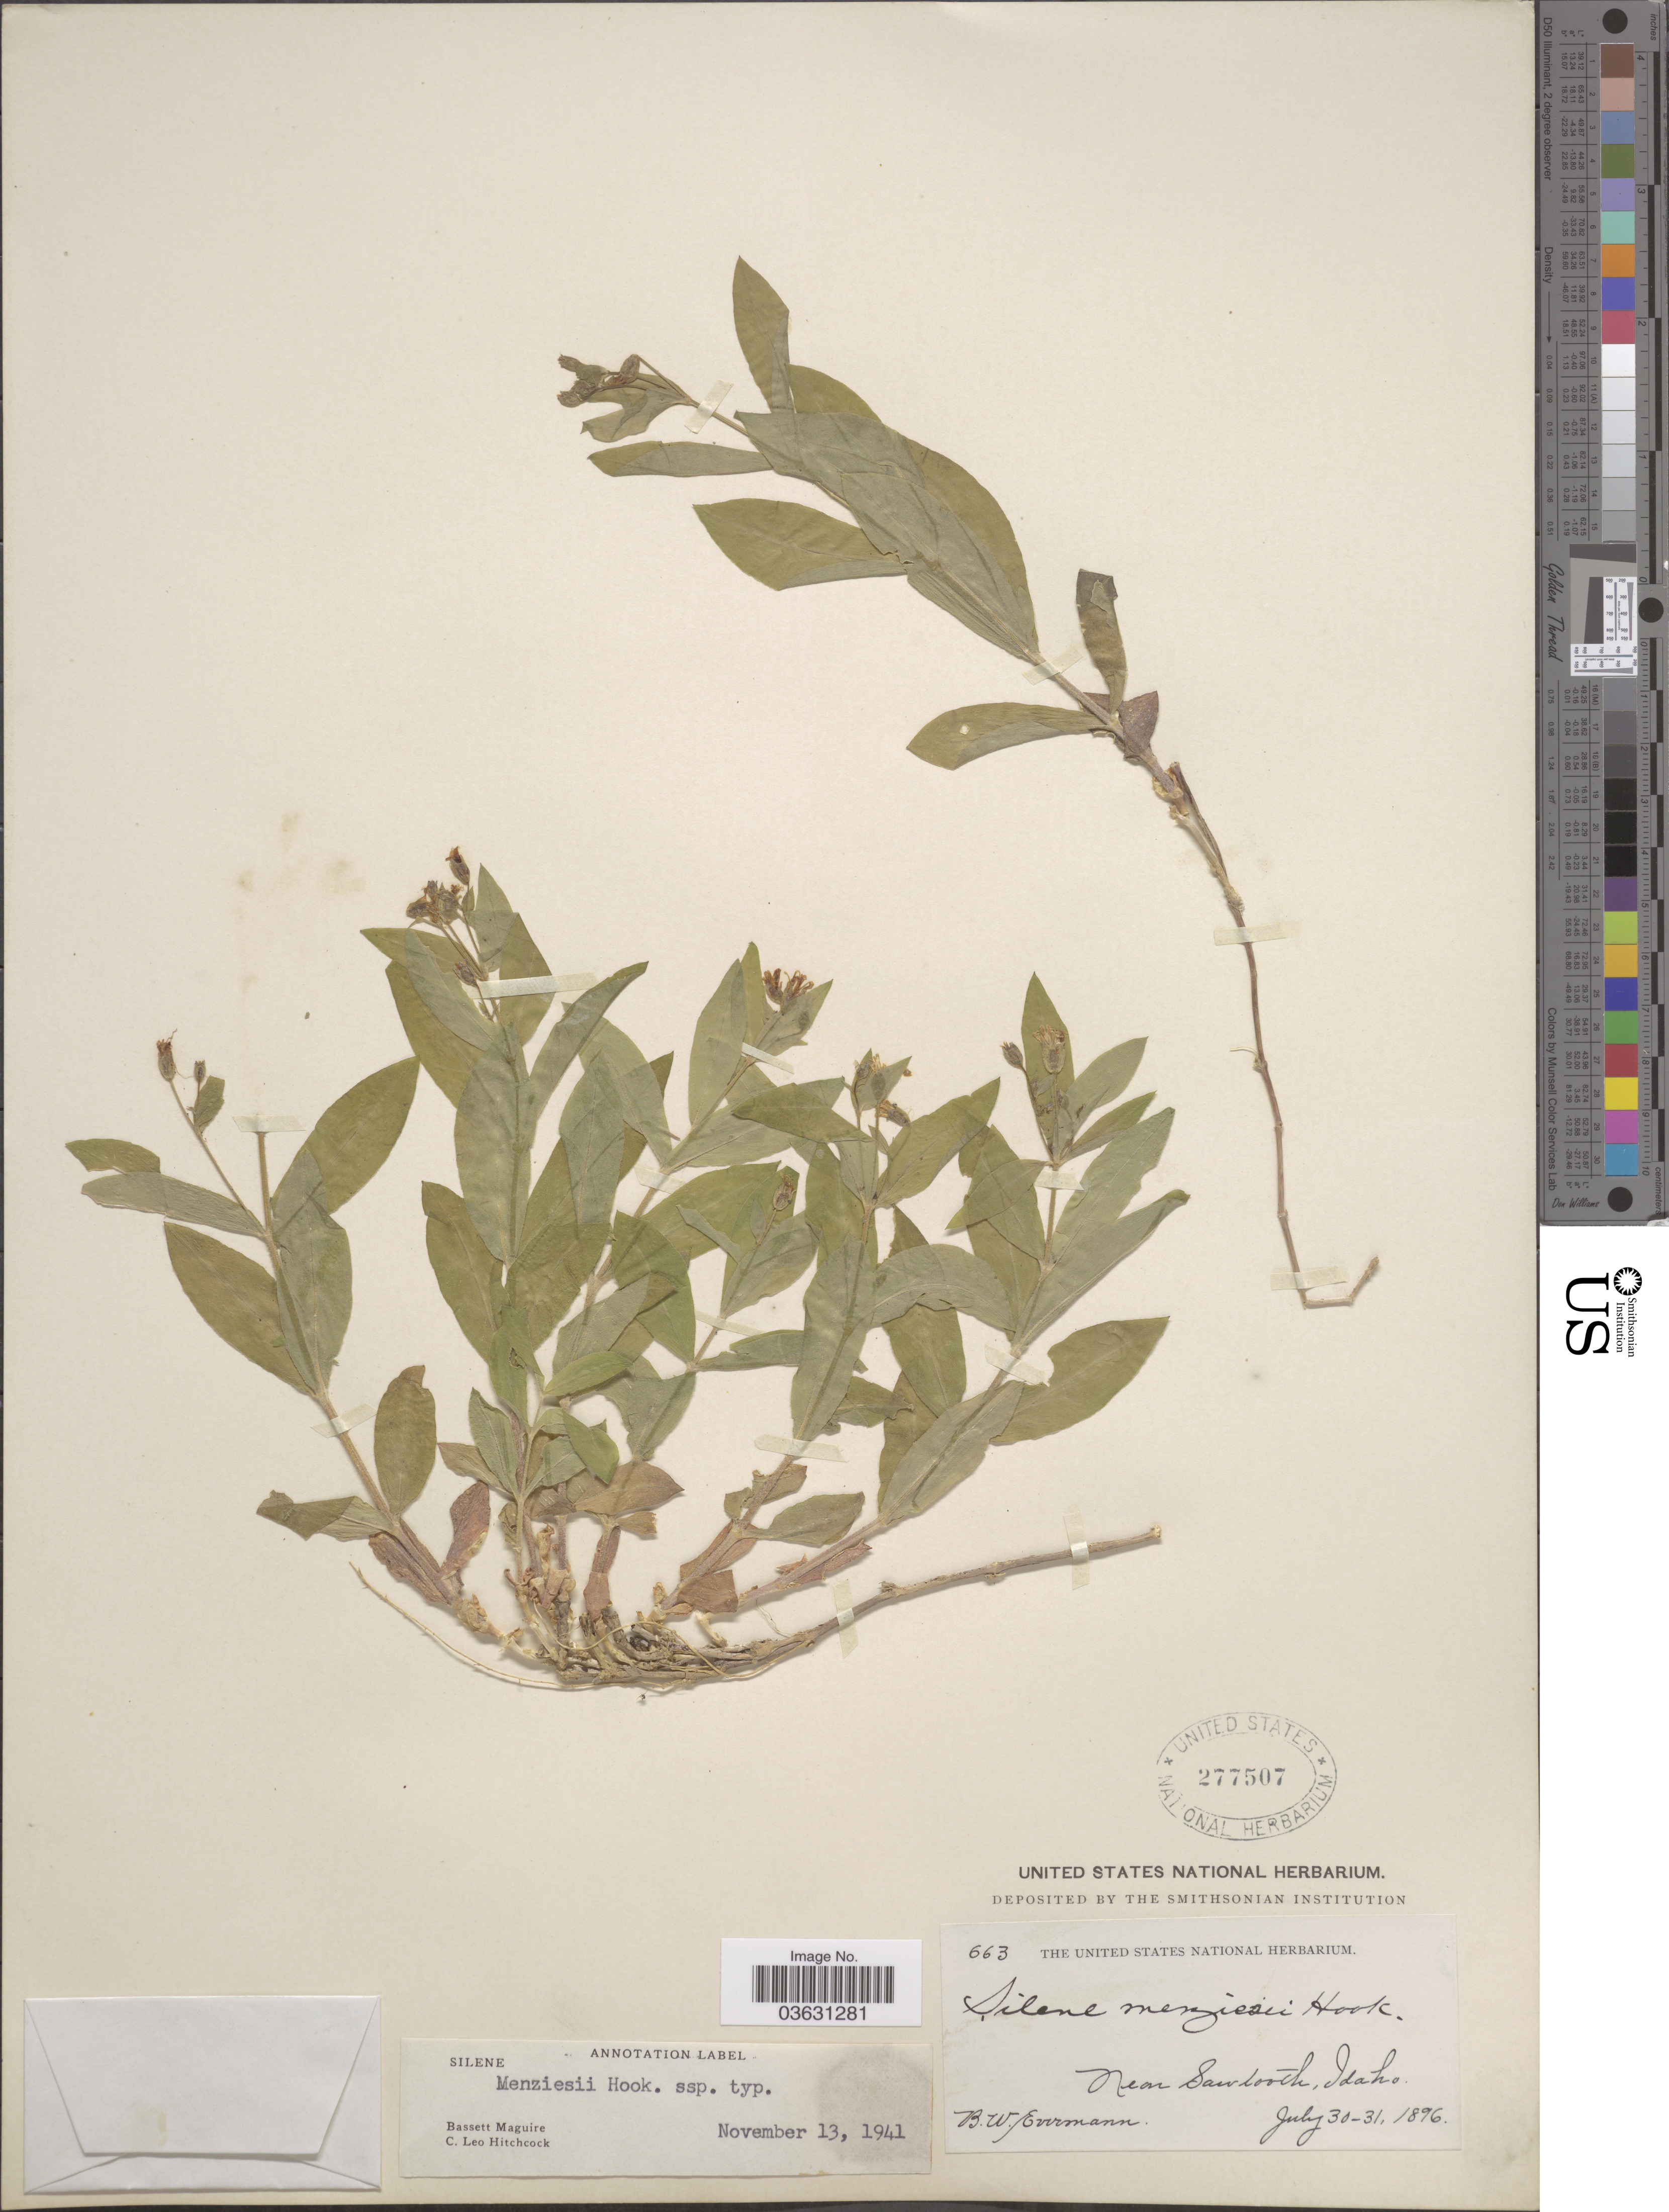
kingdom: Plantae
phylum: Tracheophyta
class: Magnoliopsida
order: Caryophyllales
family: Caryophyllaceae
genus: Silene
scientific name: Silene menziesii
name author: Hook.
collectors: B. W. Evermann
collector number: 663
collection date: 1896-07-30/1896-07-31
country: United States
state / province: Idaho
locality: Near Sawtooth.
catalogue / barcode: US 277507